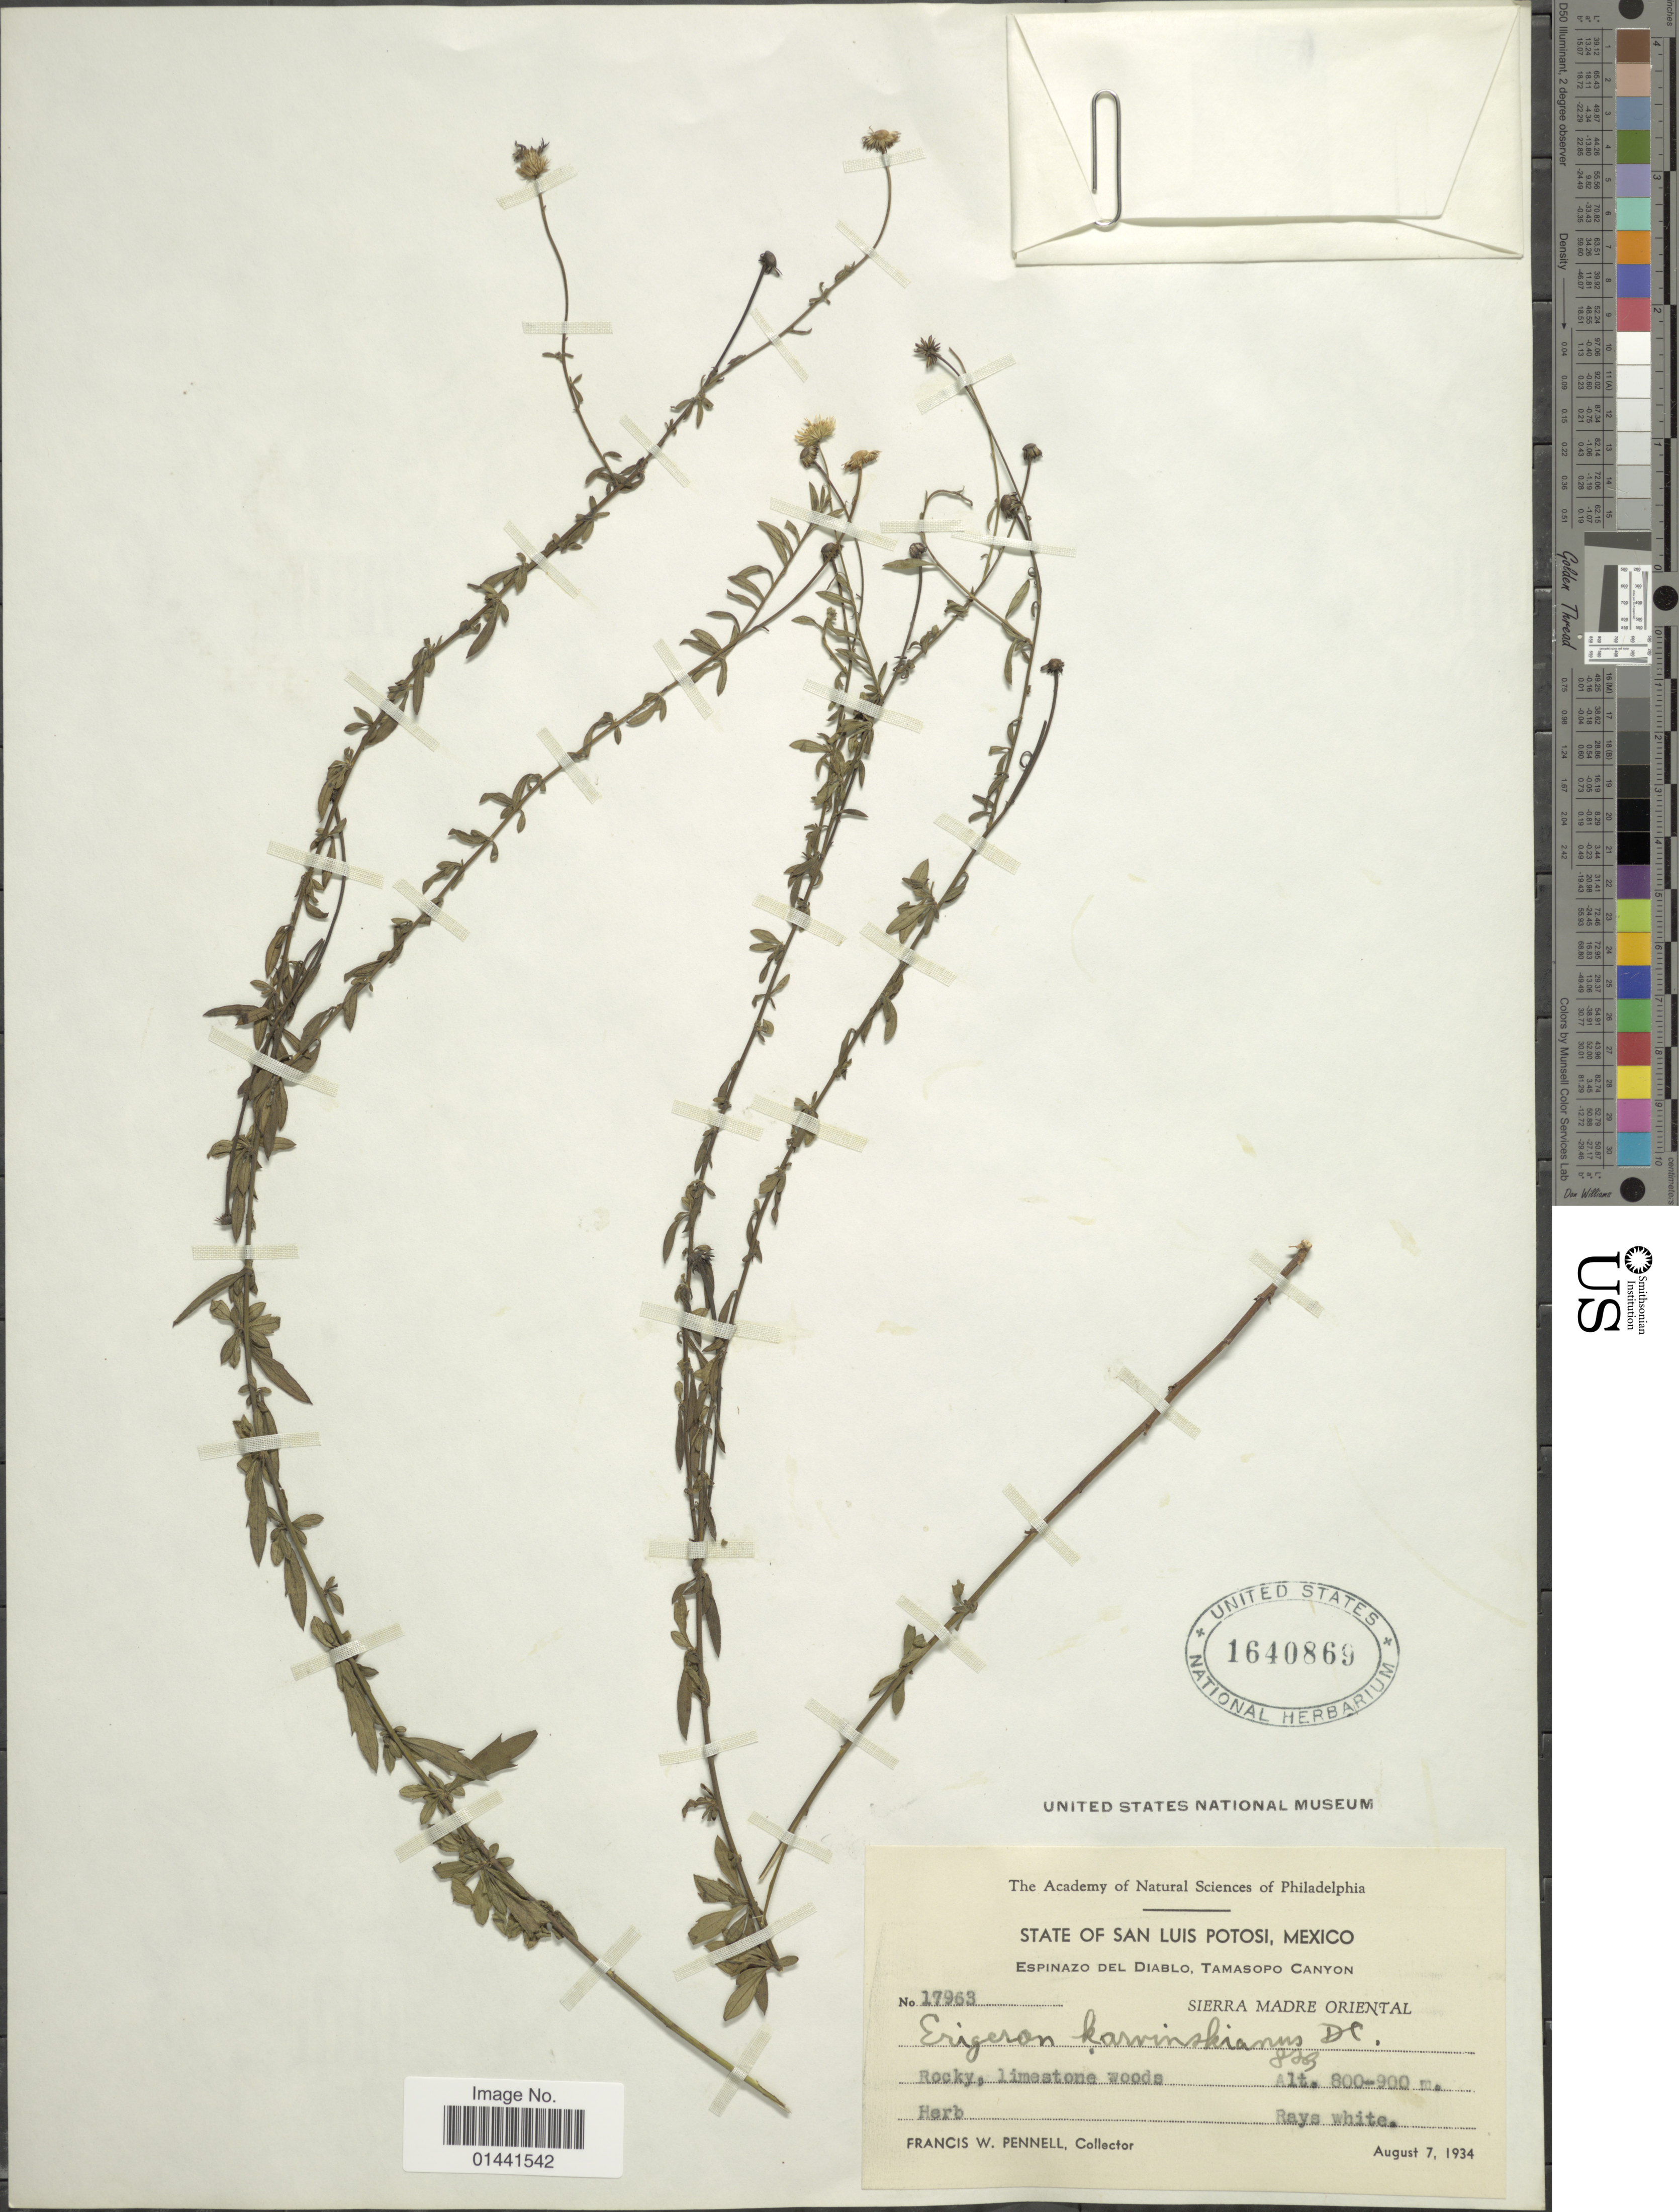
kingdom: Plantae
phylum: Tracheophyta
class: Magnoliopsida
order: Asterales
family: Asteraceae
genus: Erigeron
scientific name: Erigeron karvinskianus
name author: DC.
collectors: F. W. Pennell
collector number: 17963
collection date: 1934-08-07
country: Mexico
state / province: San Luis Potosí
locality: Espinazo del Diablo, Tamasopo Canyon, Sierra Madre Oriental, rocky, limestone woods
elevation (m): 800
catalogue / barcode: US 1640869